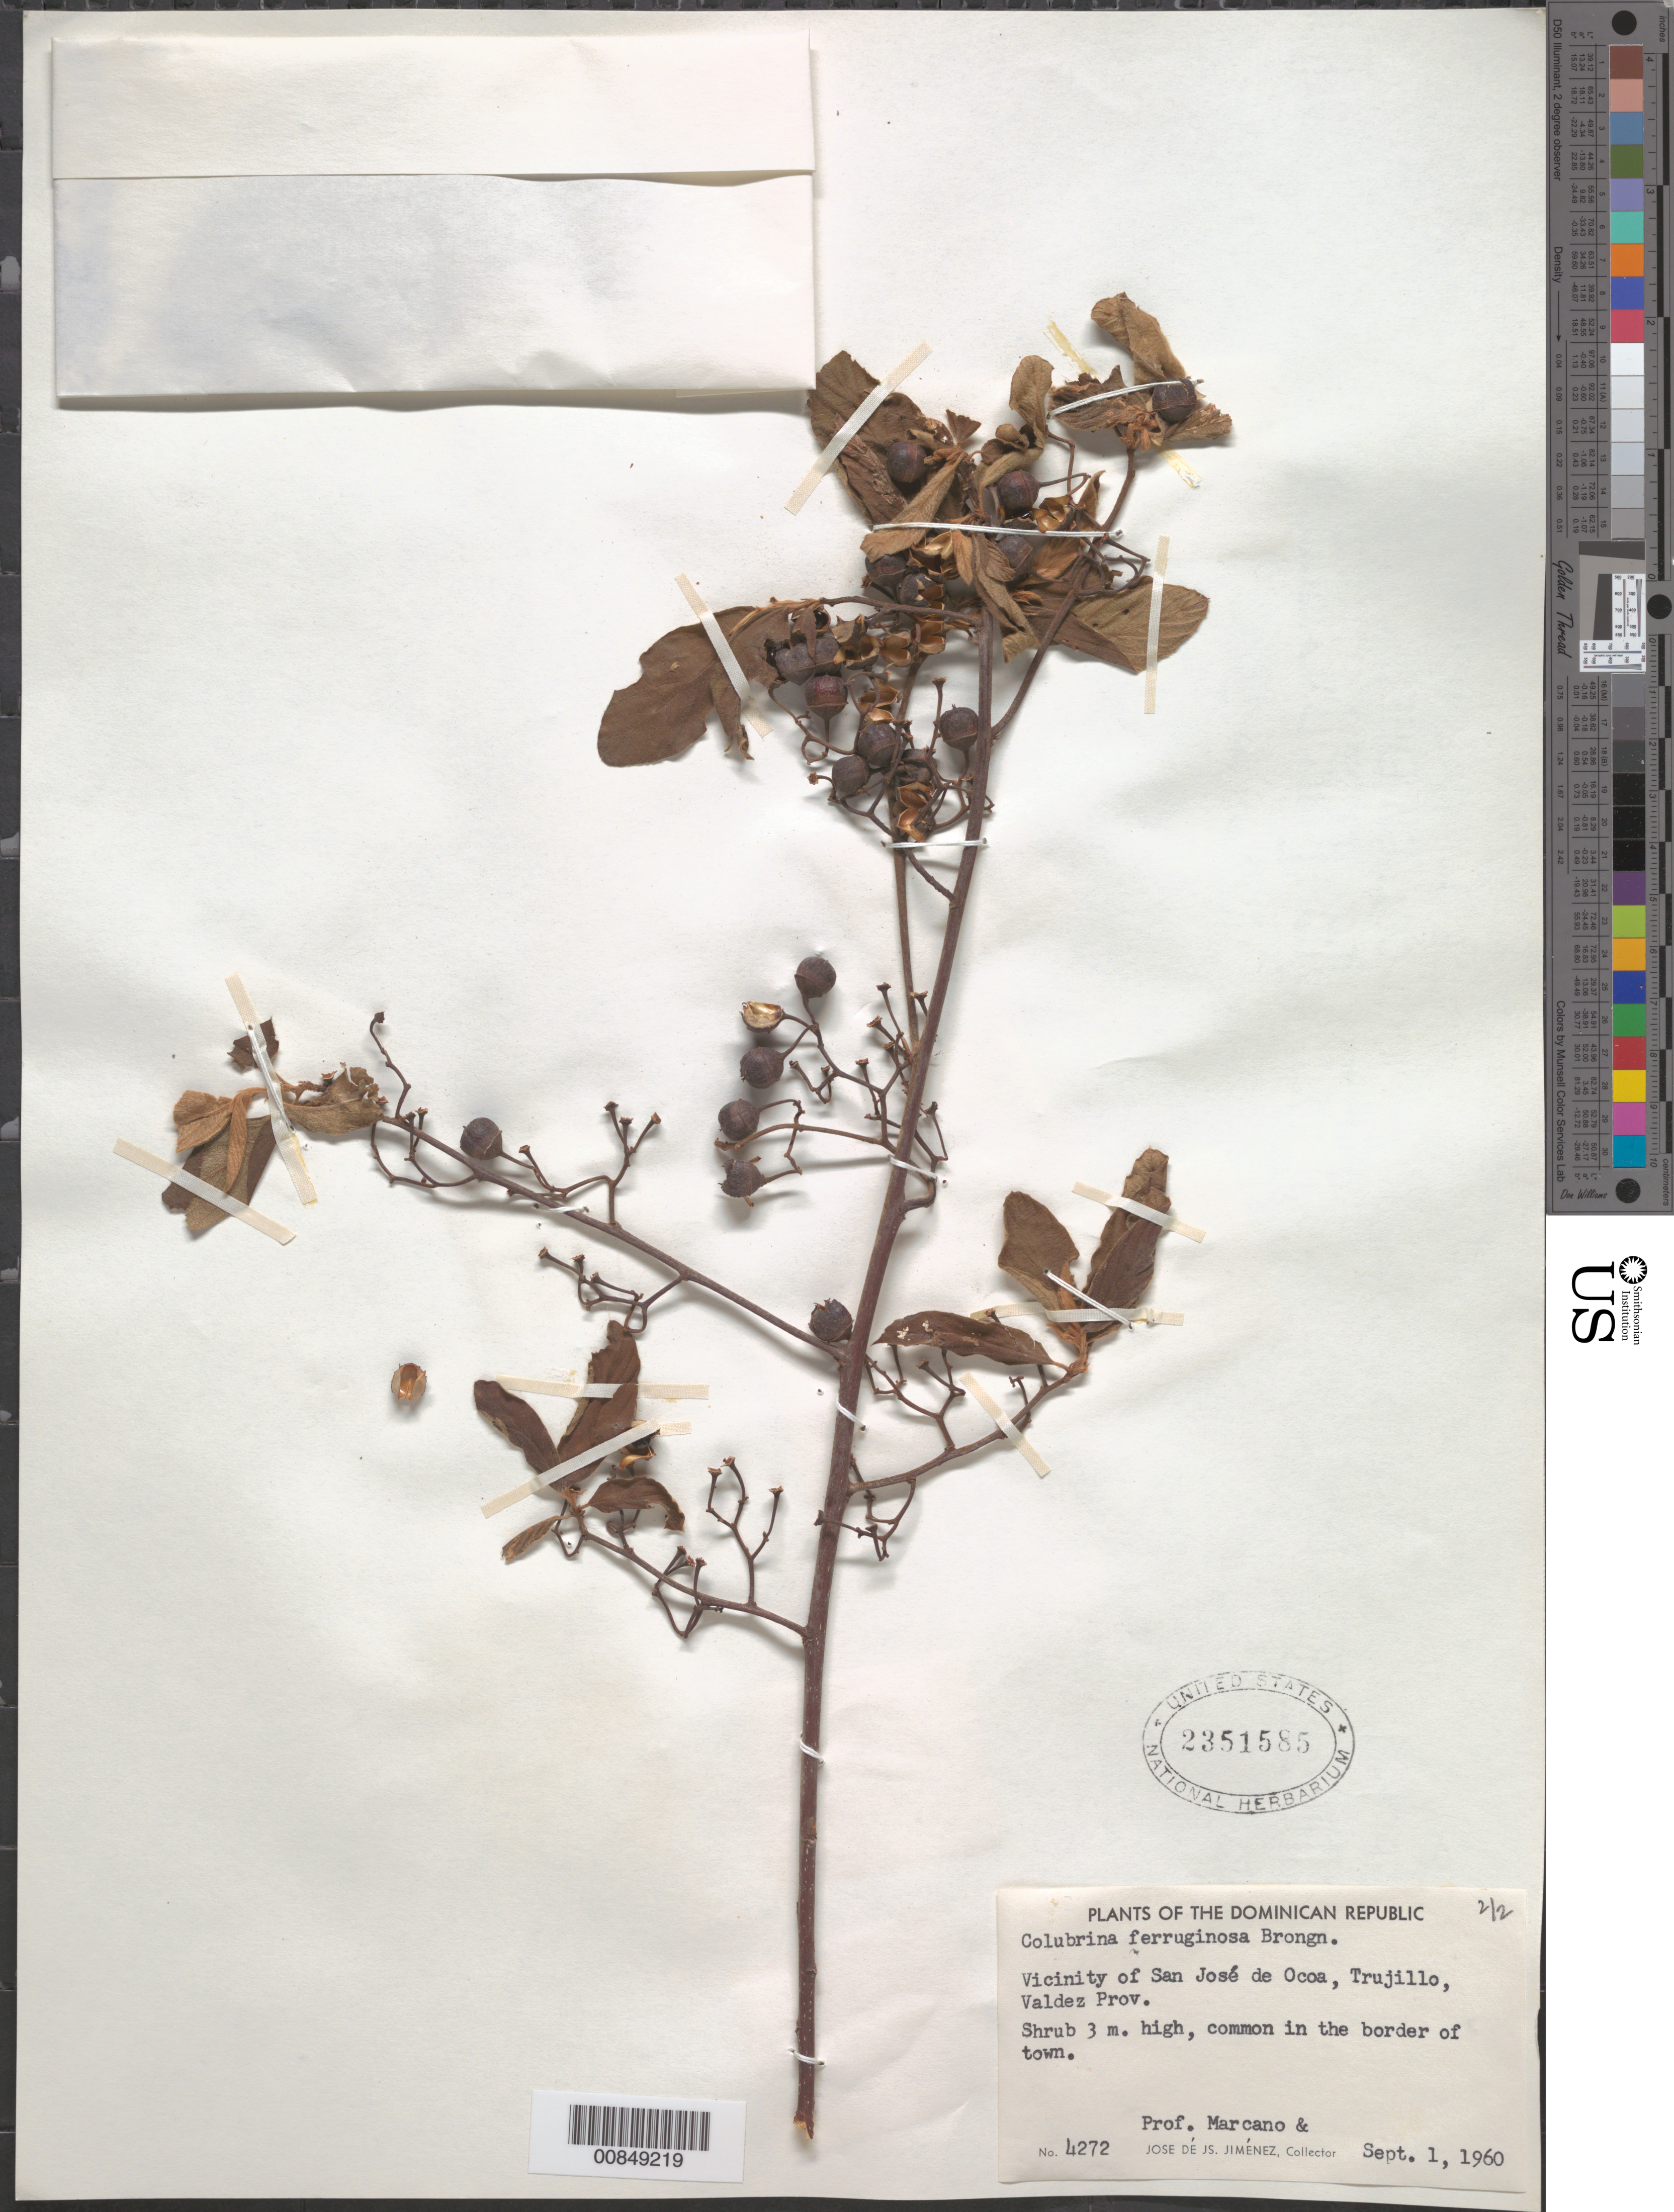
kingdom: Plantae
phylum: Tracheophyta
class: Magnoliopsida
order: Rosales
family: Rhamnaceae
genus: Colubrina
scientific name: Colubrina arborescens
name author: (Mill.) Sarg.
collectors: J. J. Jiménez Almonte & E. J. Marcano F.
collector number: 4272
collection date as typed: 01 Sep 1960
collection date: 1960-09-01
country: Dominican Republic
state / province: Peravia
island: Hispaniola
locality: Vicinity of San José de Ocoa, in the border of town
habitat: Boder of town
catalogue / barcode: US 2351585